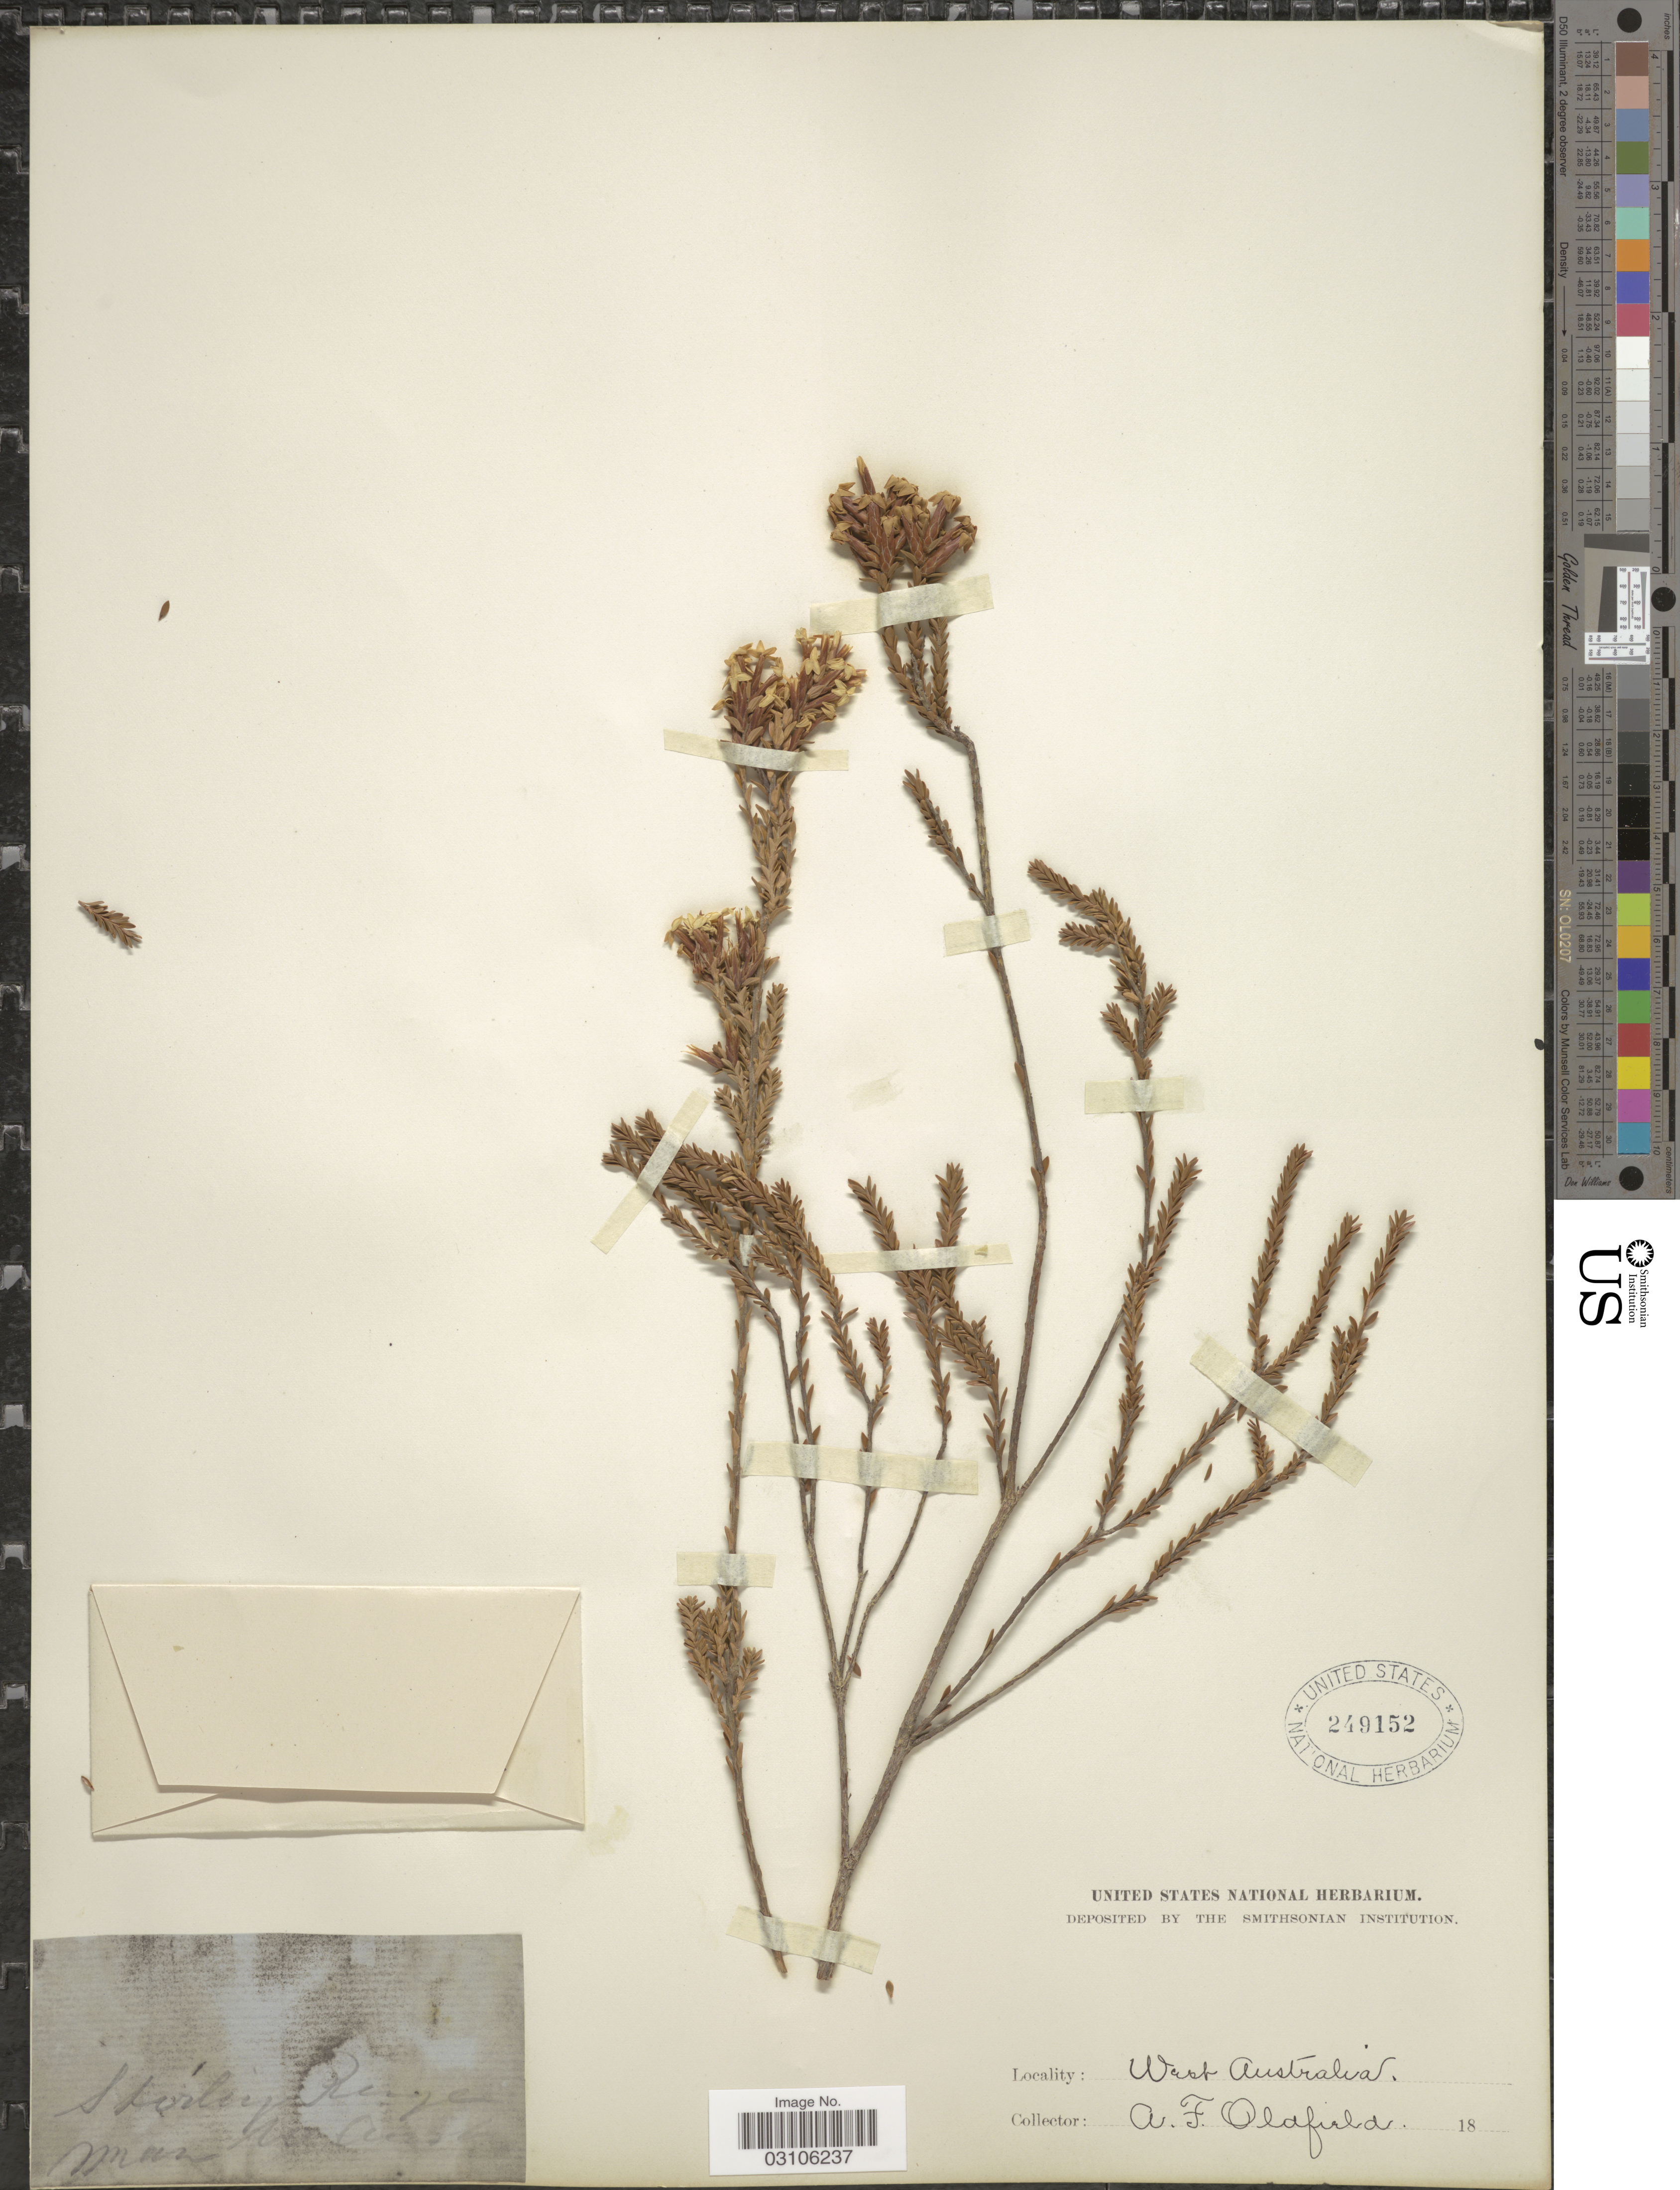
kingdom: Plantae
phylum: Tracheophyta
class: Magnoliopsida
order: Ericales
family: Ericaceae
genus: Lysinema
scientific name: Lysinema conspicuum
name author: R. Br.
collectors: A. Oldfield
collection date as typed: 18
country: Australia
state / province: Western Australia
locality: West Australia.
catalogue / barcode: US 249152